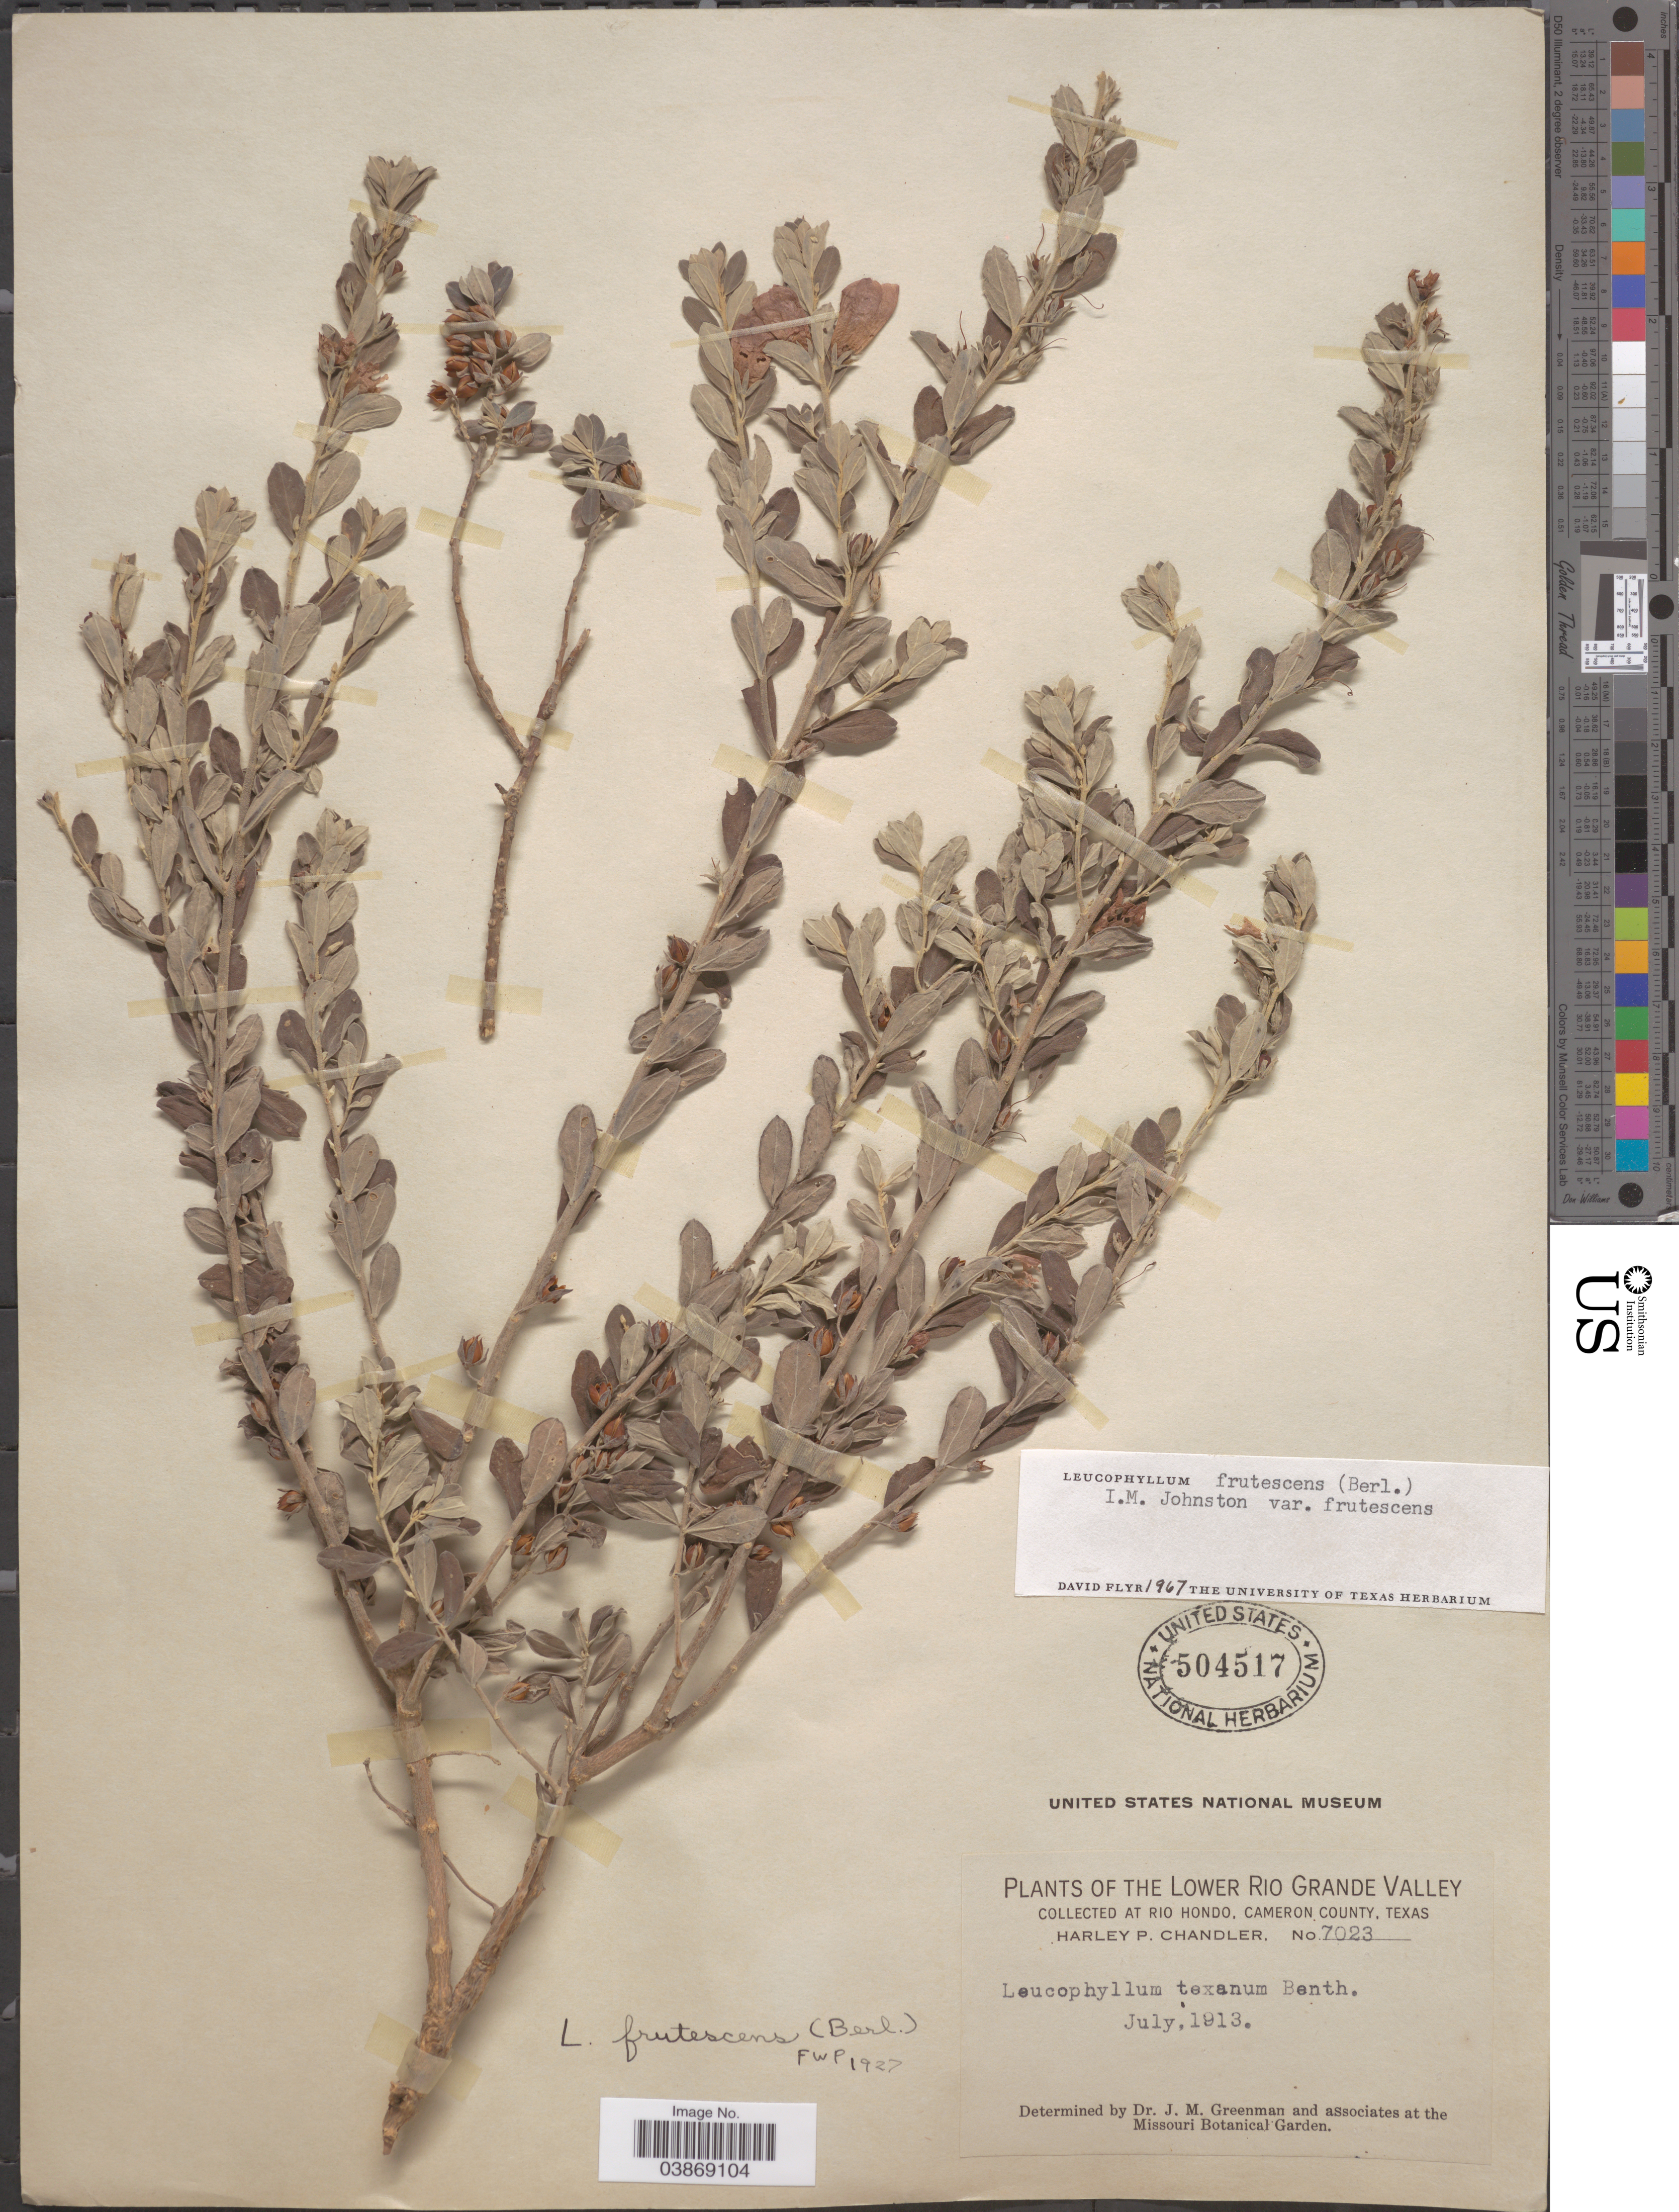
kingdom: Plantae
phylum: Tracheophyta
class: Magnoliopsida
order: Lamiales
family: Scrophulariaceae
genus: Leucophyllum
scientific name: Leucophyllum frutescens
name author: (Berland.) I.M. Johnst.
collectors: H. Chandler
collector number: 7023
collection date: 1913-07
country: United States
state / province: Texas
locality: The Lower Rio Grande Valley. At Rio Hondo, Cameron County.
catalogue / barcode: US 504517